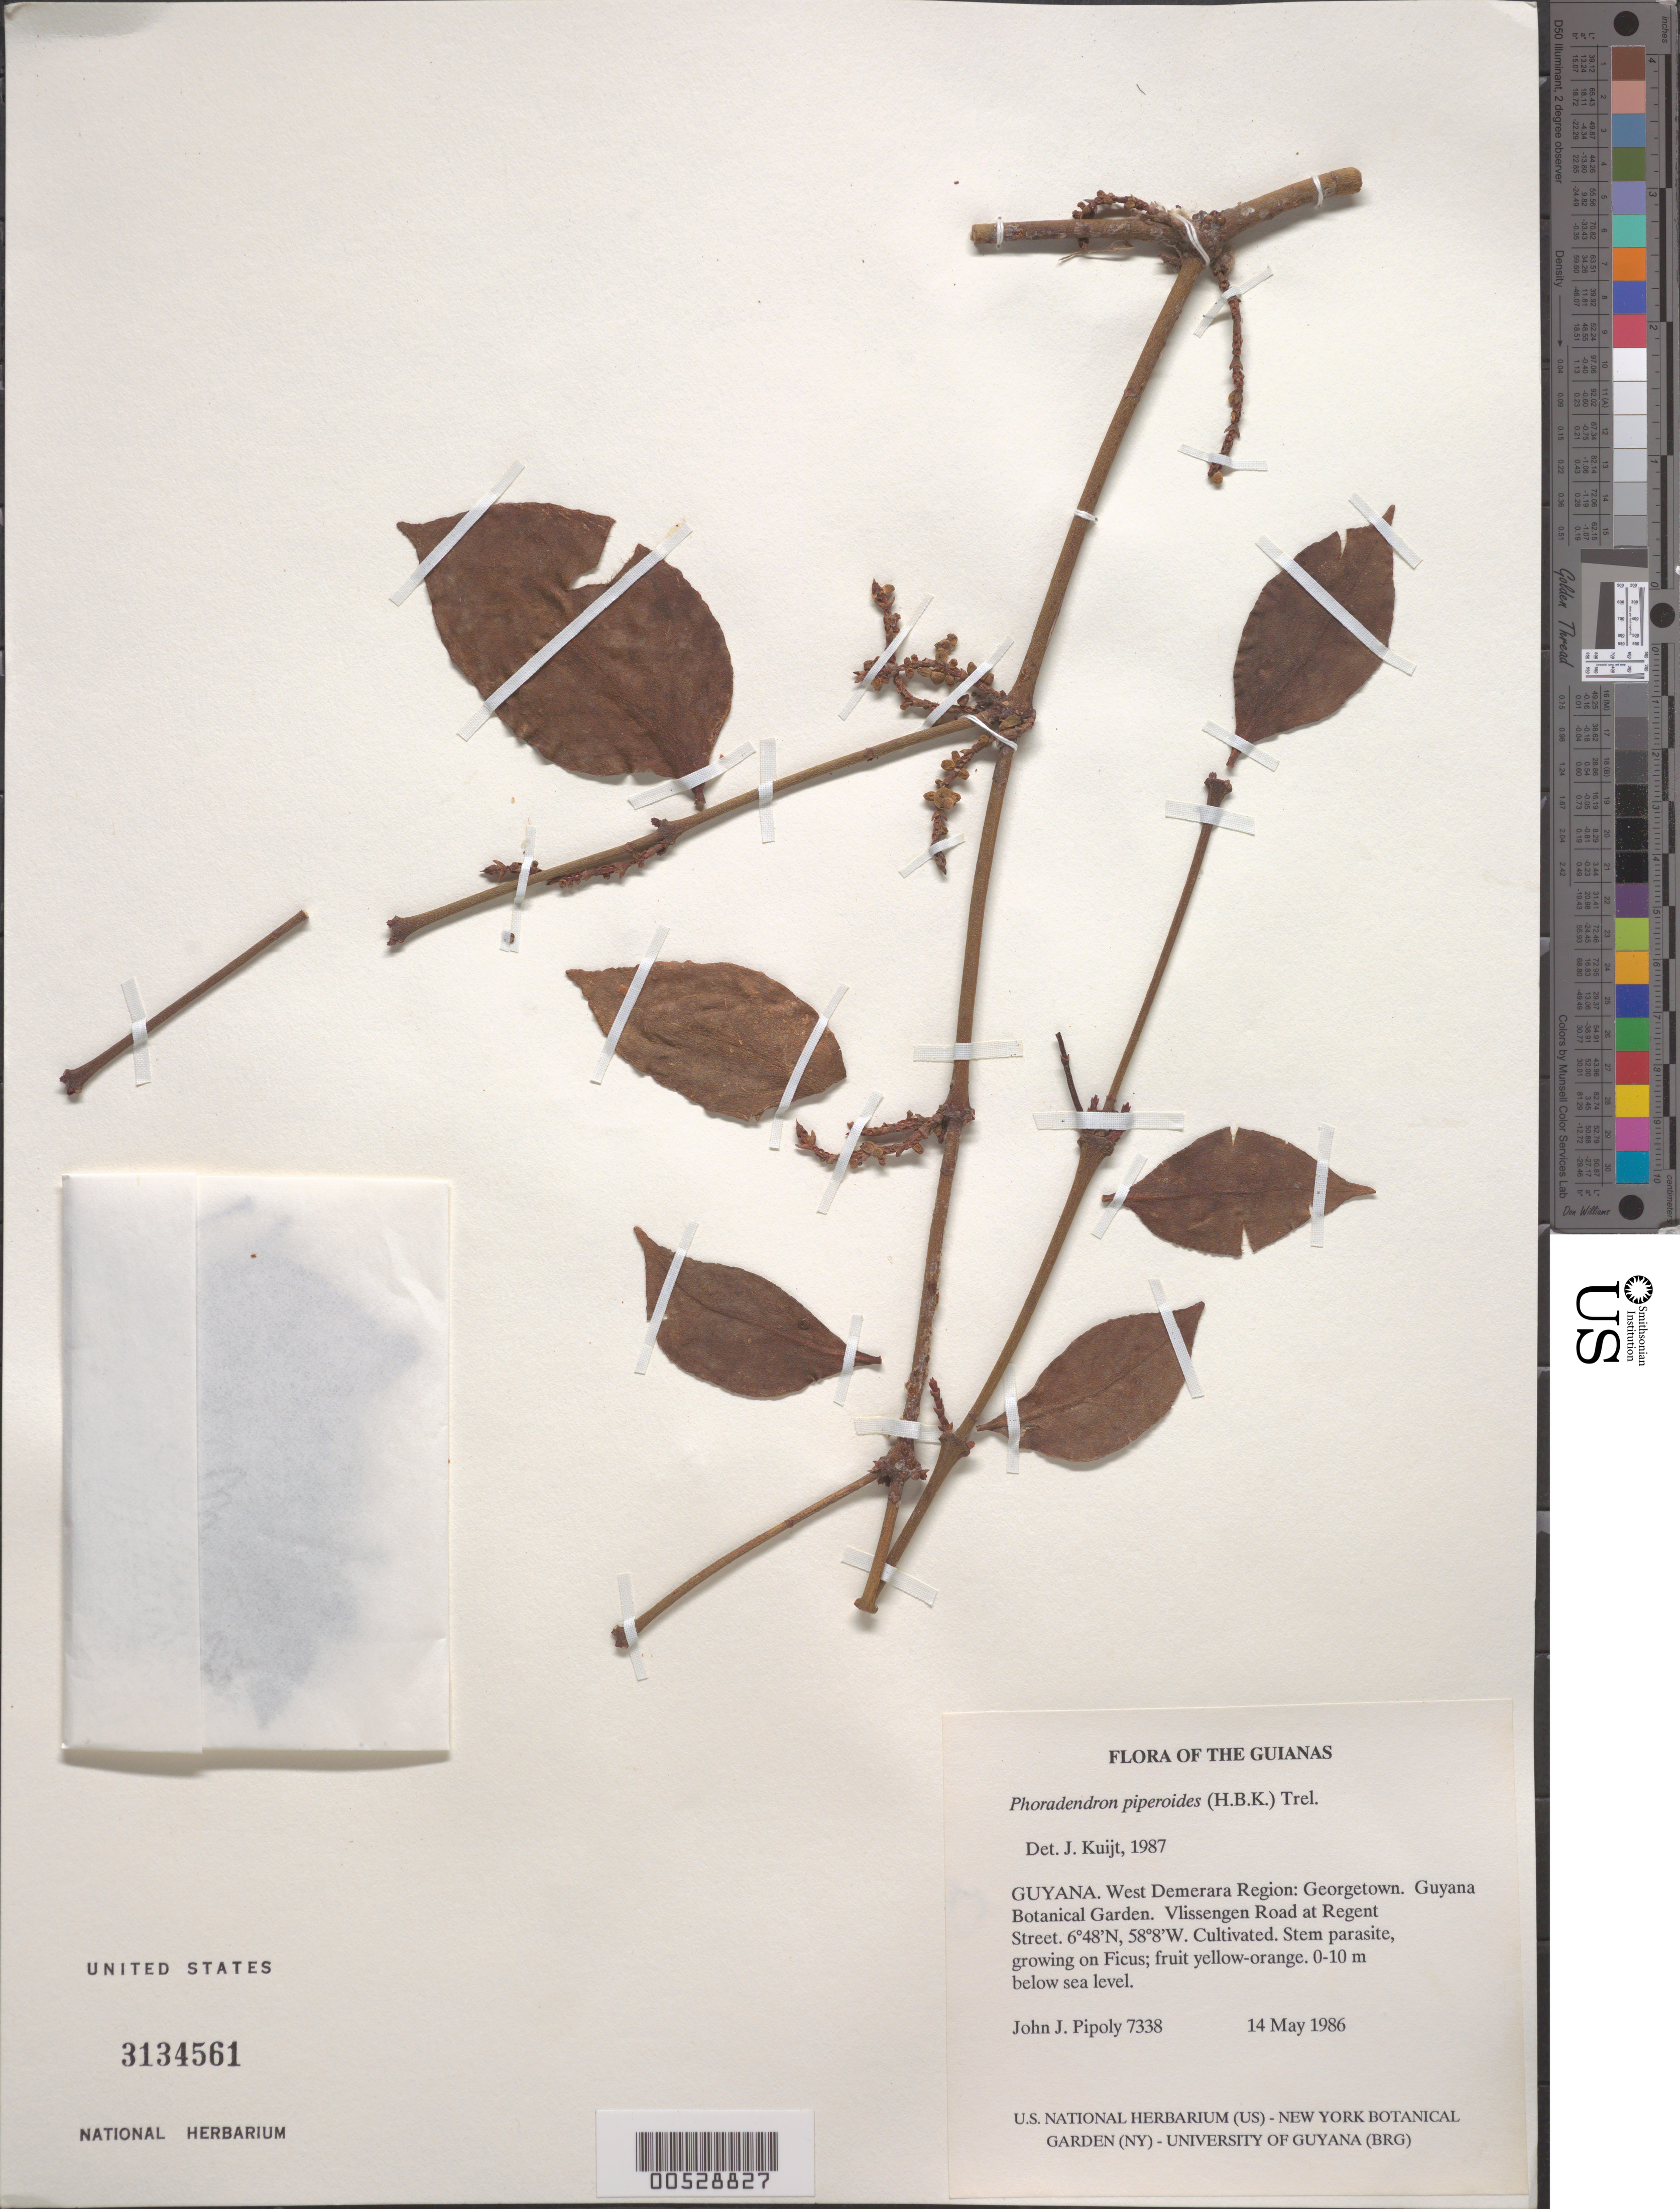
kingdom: Plantae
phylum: Tracheophyta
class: Magnoliopsida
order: Santalales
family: Viscaceae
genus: Phoradendron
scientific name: Phoradendron piperoides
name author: (Kunth) Trel.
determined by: Kuijt, Job, (CANADA)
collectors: J. J. Pipoly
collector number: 7338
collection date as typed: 14 May 1986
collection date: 1986-05-14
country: Guyana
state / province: Demerara-Mahaica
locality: Georgetown. Guyana Botanical Garden. Vlissengen Road at Regent Street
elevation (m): -3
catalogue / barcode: US 3134561